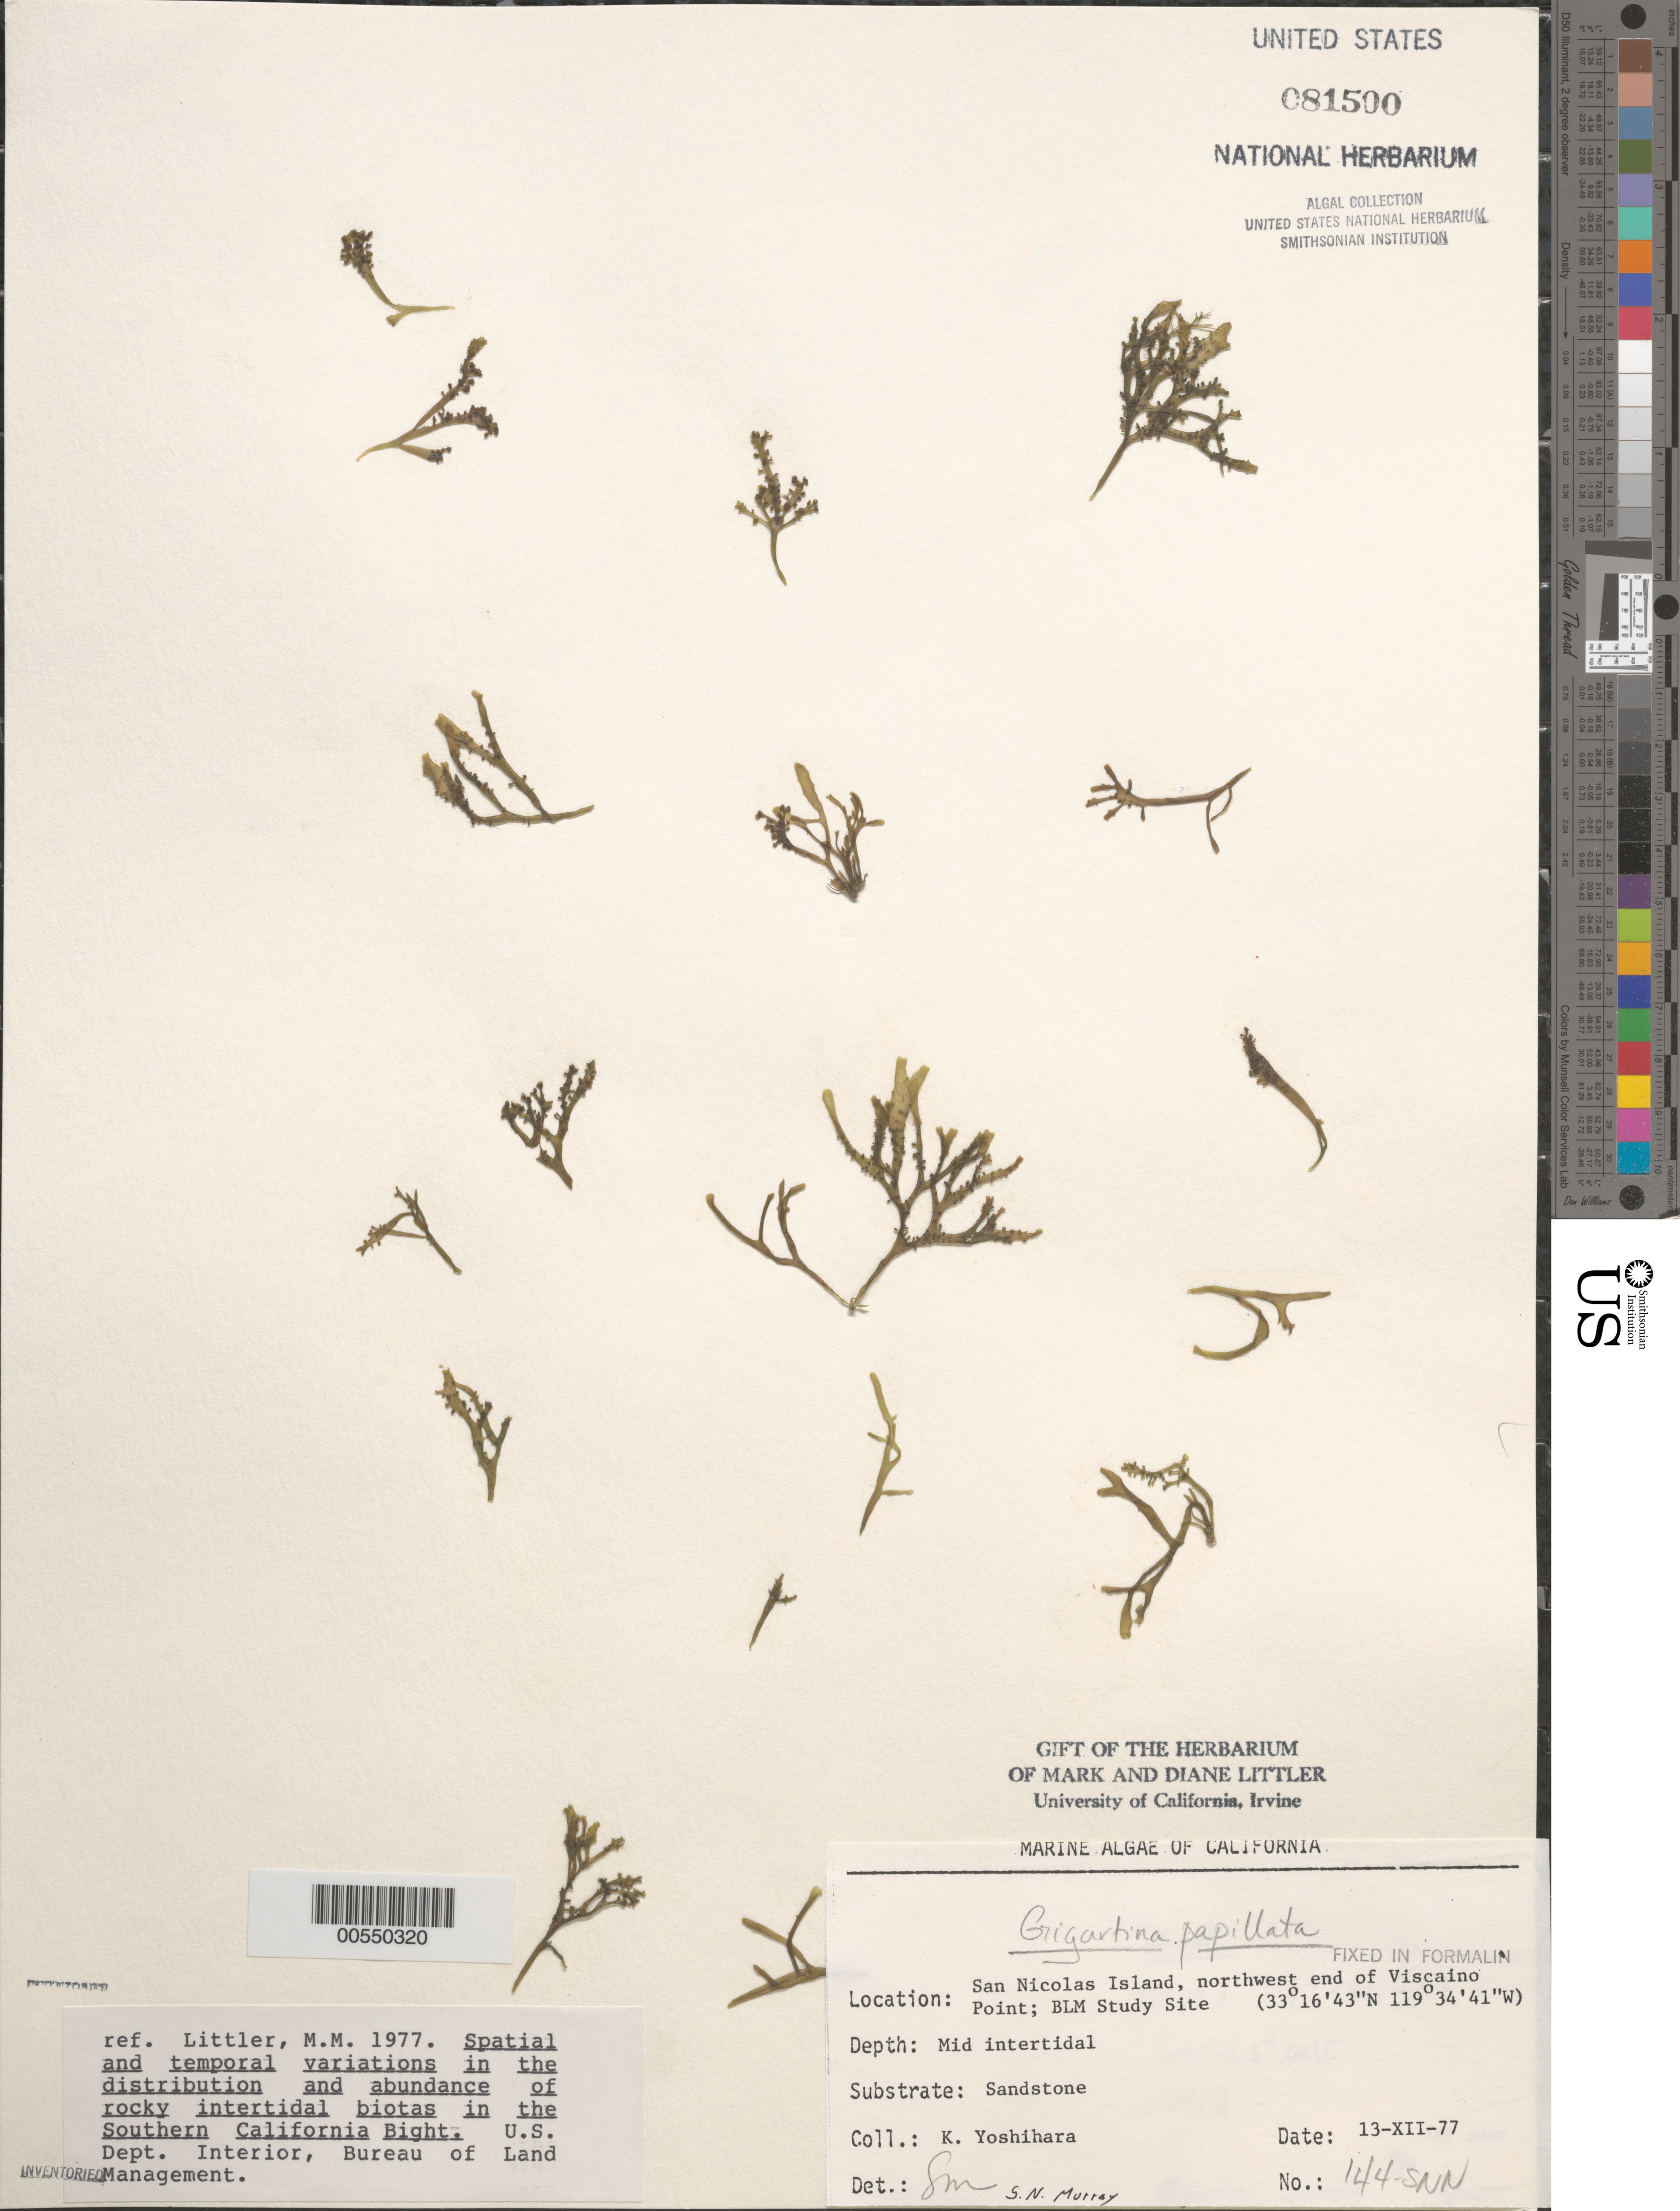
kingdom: Plantae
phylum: Rhodophyta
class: Florideophyceae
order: Gigartinales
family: Phyllophoraceae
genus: Mastocarpus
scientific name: Mastocarpus papillatus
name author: (C. Agardh) Kütz.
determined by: Algae name updating Project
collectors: K. Yoshihara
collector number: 144-snn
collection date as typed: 13 Dec 1977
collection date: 1977-12-13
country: United States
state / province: California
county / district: Ventura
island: San Nicolas Island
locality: Northwest end of Vizcaino Point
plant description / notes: BLM-SOCALBIGHT Rocky Intertidal Survey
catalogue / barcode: US 81500